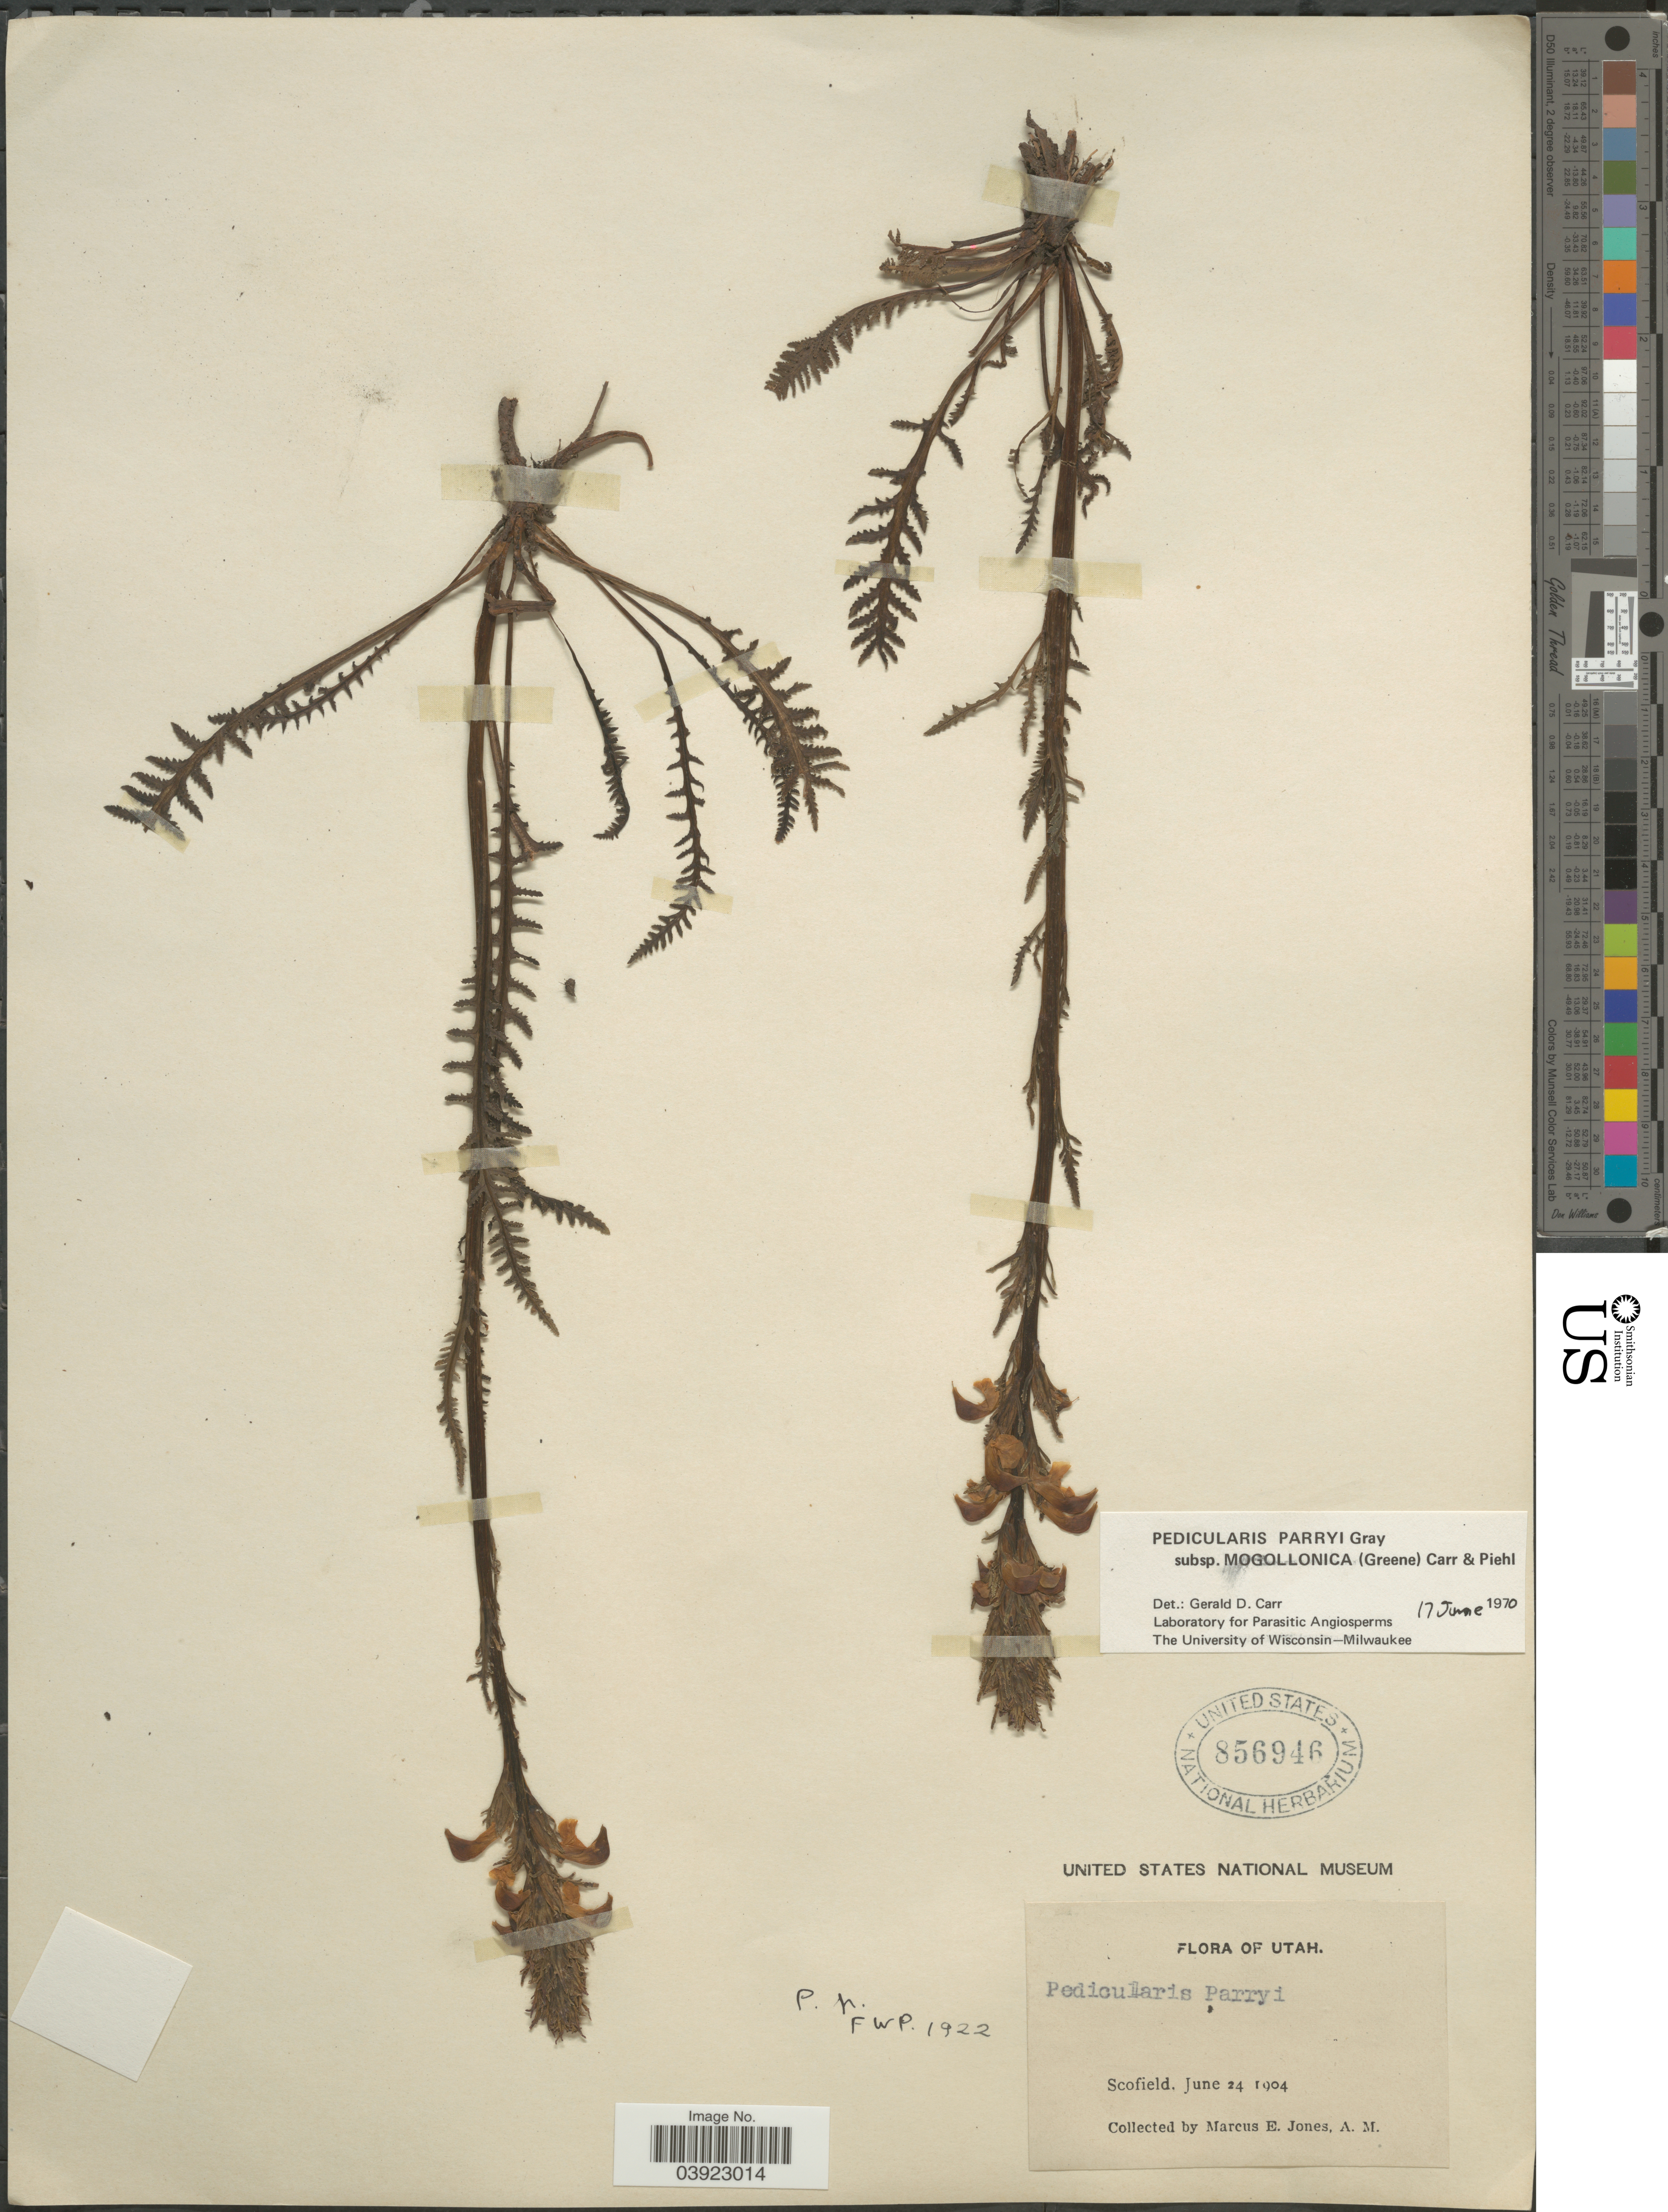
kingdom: Plantae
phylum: Tracheophyta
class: Magnoliopsida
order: Lamiales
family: Orobanchaceae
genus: Pedicularis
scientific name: Pedicularis parryi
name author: A. Gray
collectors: M. E. Jones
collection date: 1904-06-24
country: United States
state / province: Utah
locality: Scofield.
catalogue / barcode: US 856946